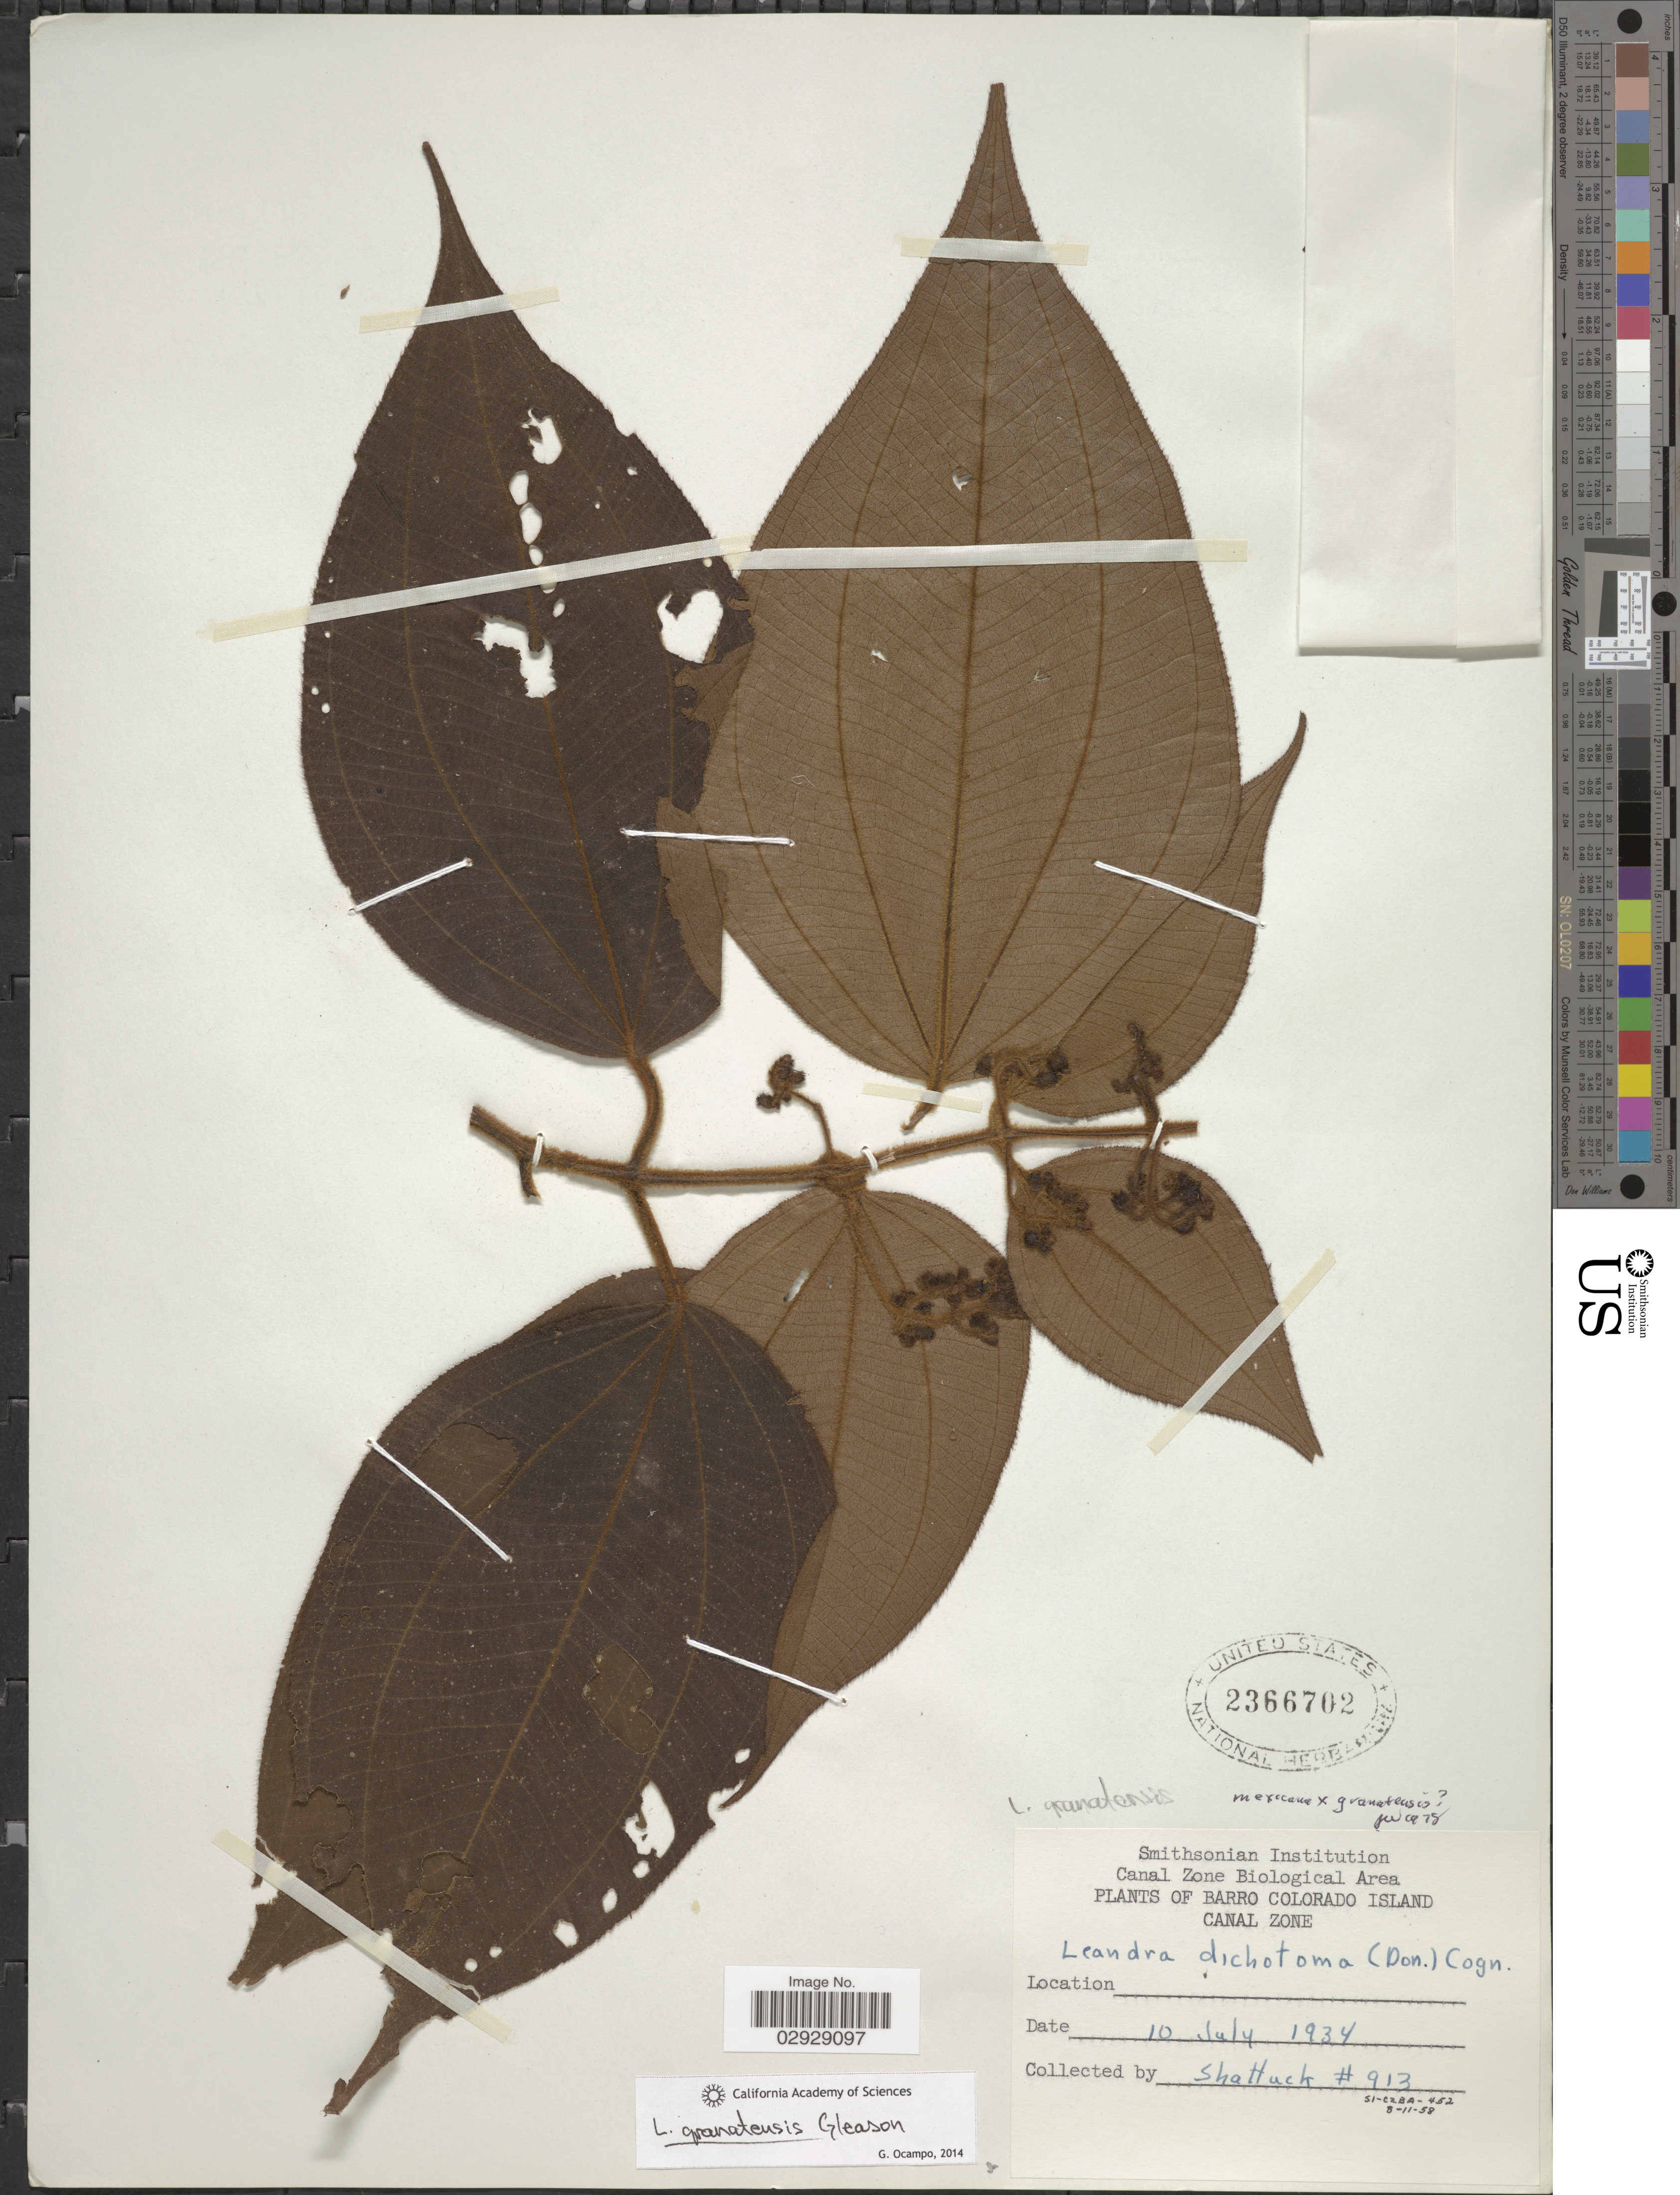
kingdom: Plantae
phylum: Tracheophyta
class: Magnoliopsida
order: Myrtales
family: Melastomataceae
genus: Leandra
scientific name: Leandra granatensis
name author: Gleason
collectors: Shattuck, --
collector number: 913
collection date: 1934-07-10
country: Panama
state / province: Panamá Oeste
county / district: Canal Zone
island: Barro Colorado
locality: Barro Colorado Island. Canal Zone.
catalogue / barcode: US 2366702